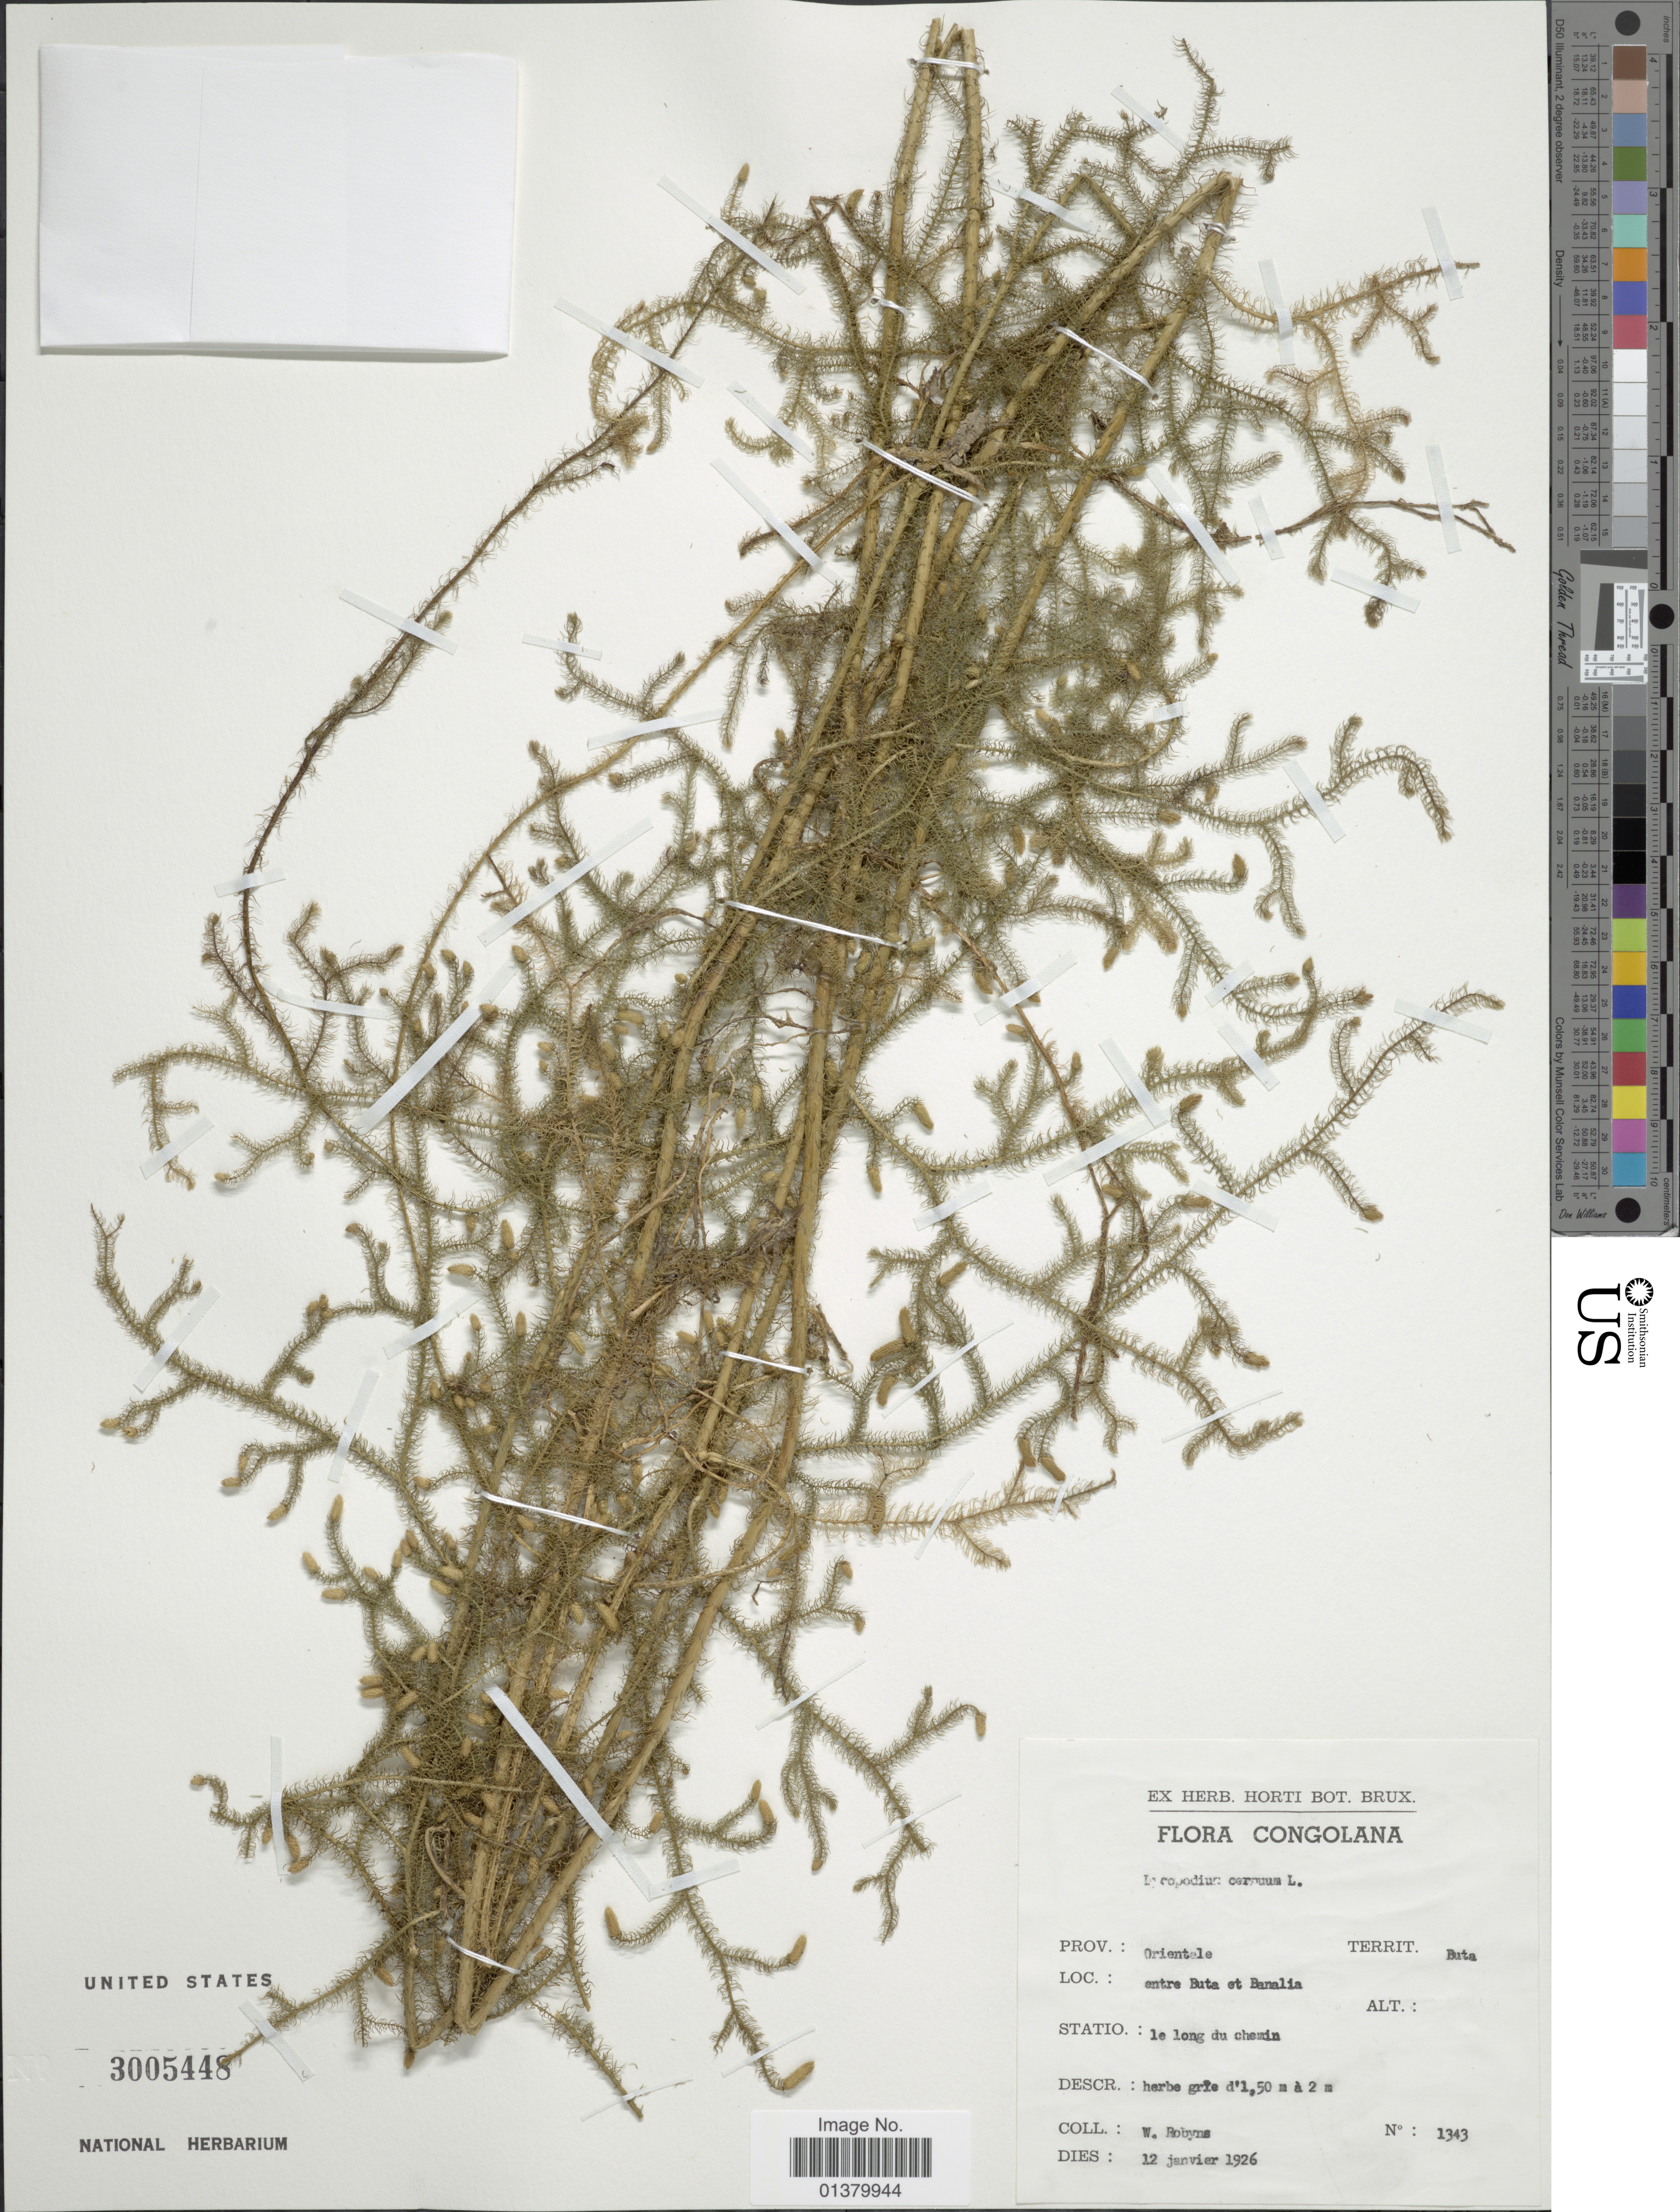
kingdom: Plantae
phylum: Tracheophyta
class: Lycopodiopsida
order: Lycopodiales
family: Lycopodiaceae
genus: Palhinhaea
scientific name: Palhinhaea cernua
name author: (L.) Vasc. & Franco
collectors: W. Robyns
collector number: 1343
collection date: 1926-01-12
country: Congo, Democratic Republic of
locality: Prov: Orientale, Territ, Buta, entre Buta et Buralia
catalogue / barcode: US 3005448